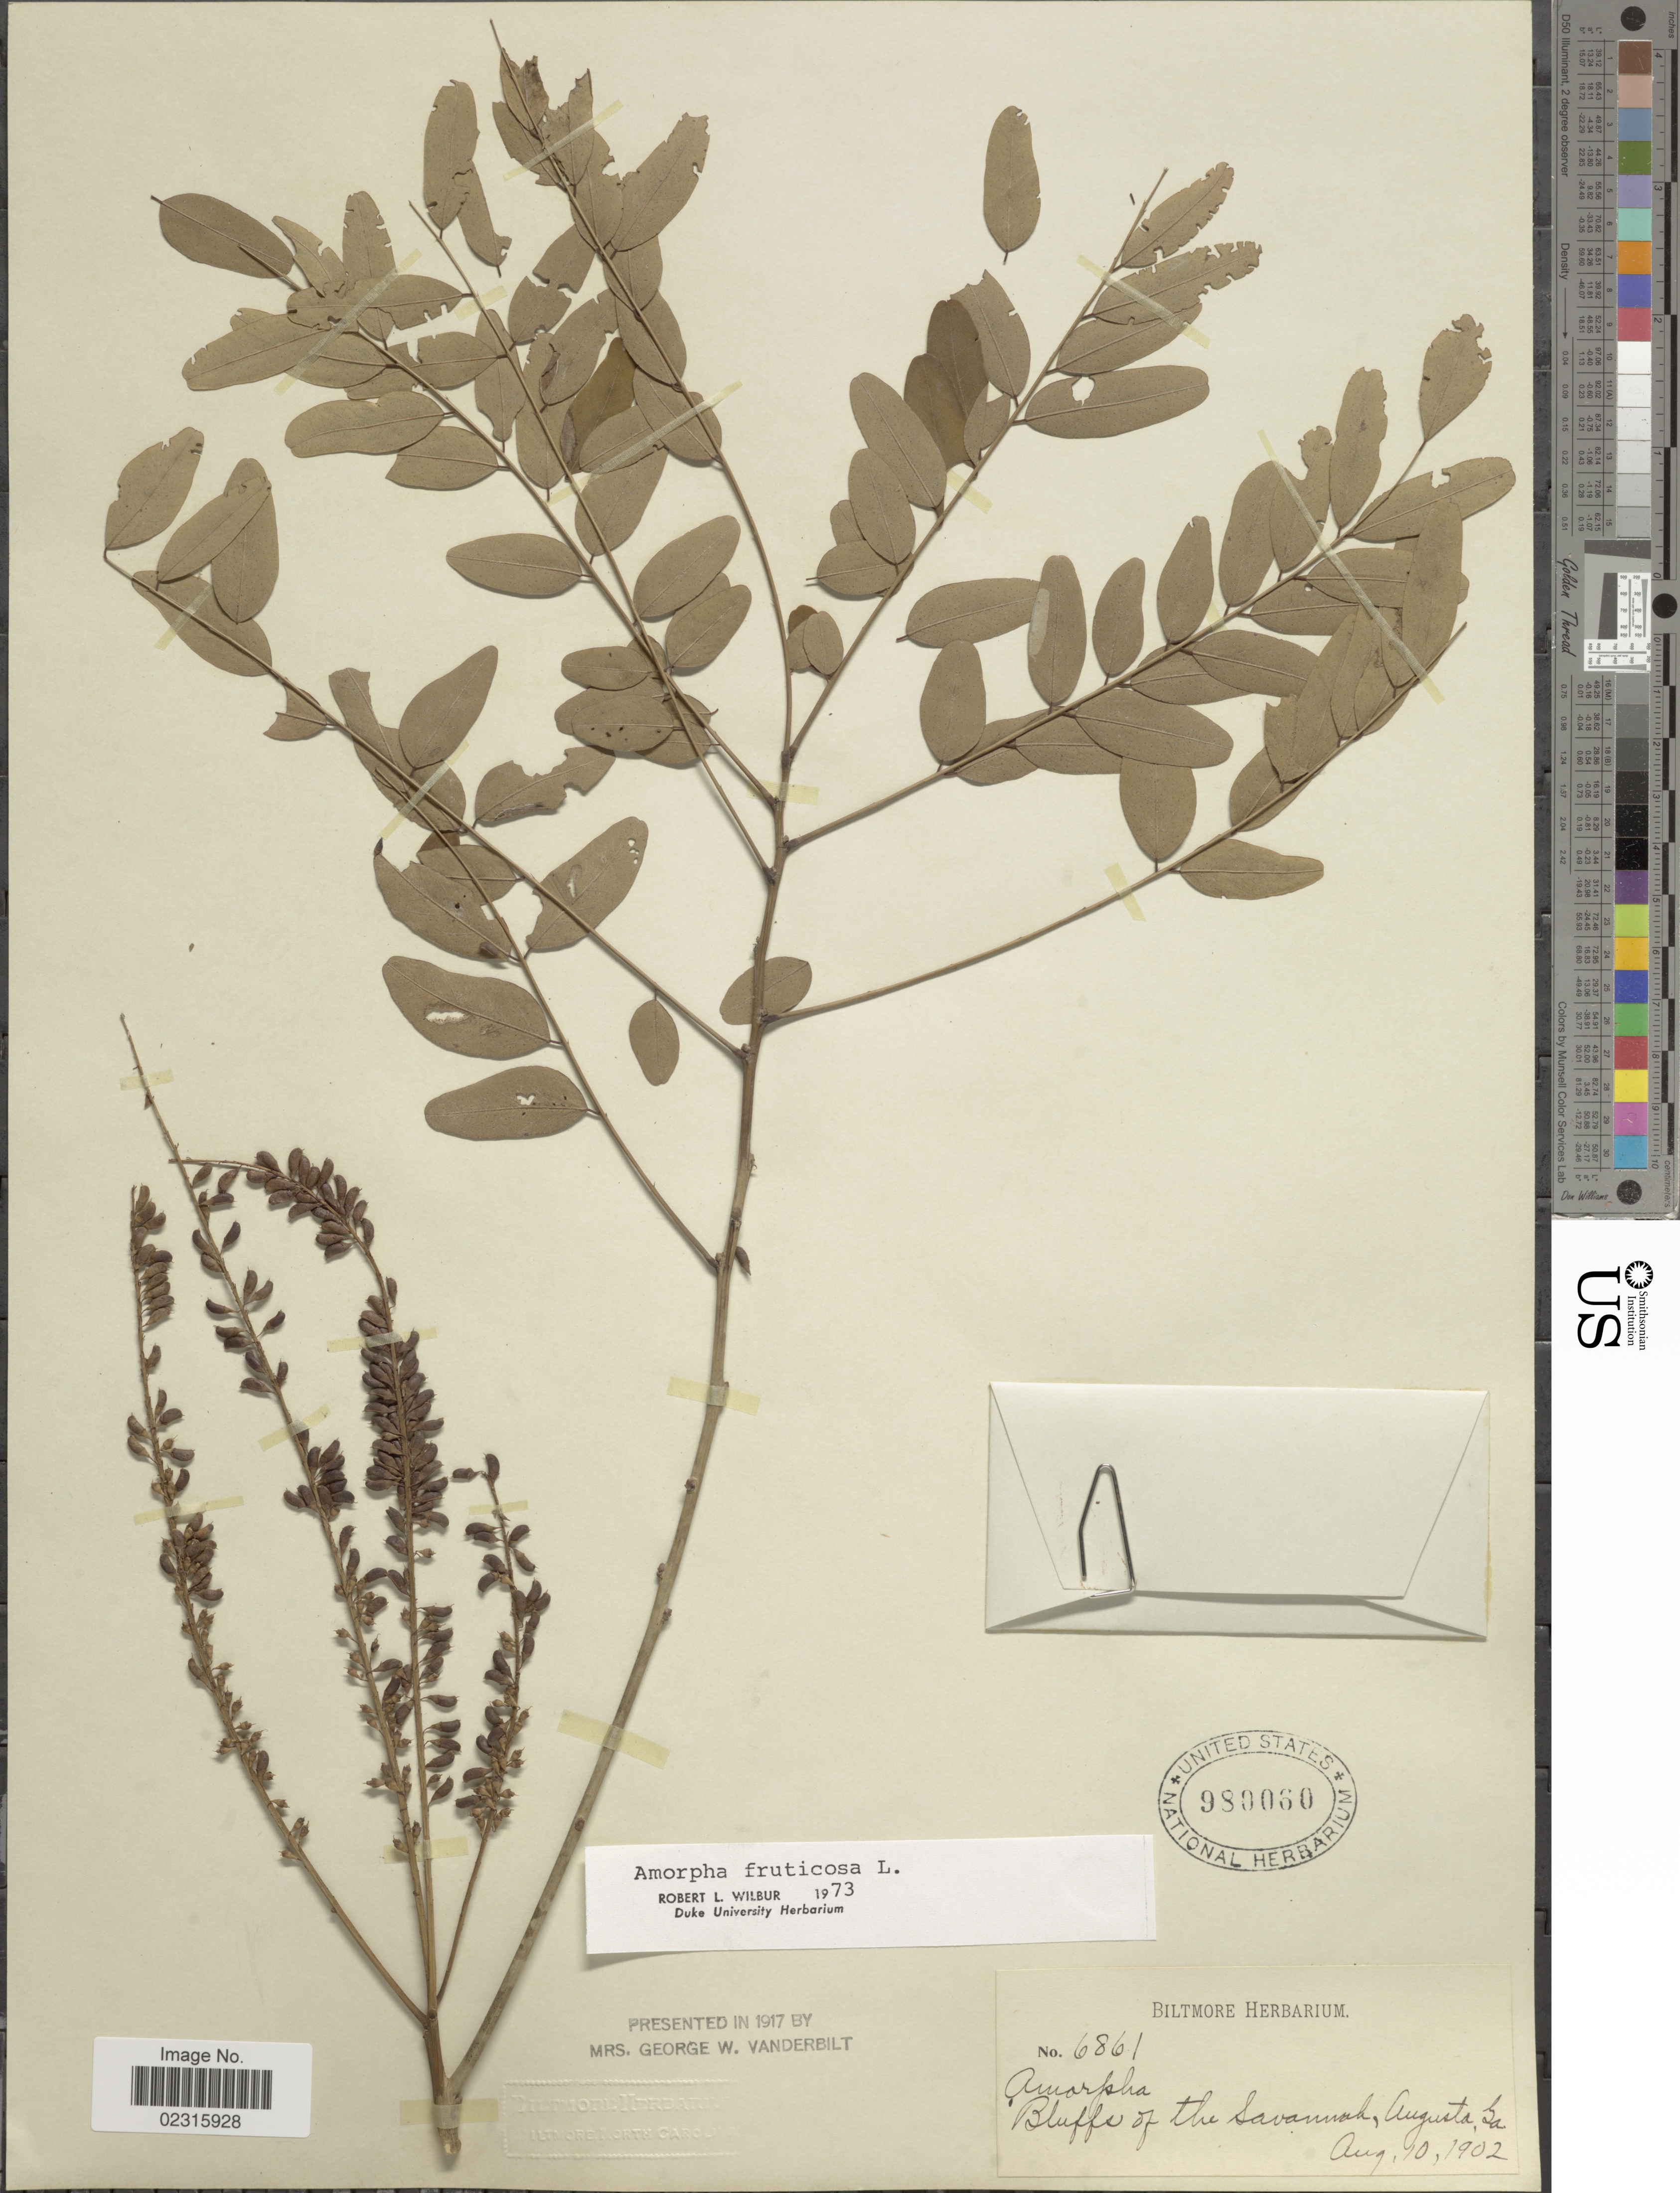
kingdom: Plantae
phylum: Tracheophyta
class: Magnoliopsida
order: Fabales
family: Fabaceae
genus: Amorpha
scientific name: Amorpha fruticosa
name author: L.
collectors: ex herb. Biltmore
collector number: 6861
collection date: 1902-08-10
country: United States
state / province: Georgia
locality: Bluffs of the savannah, Augsuta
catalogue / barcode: US 980060